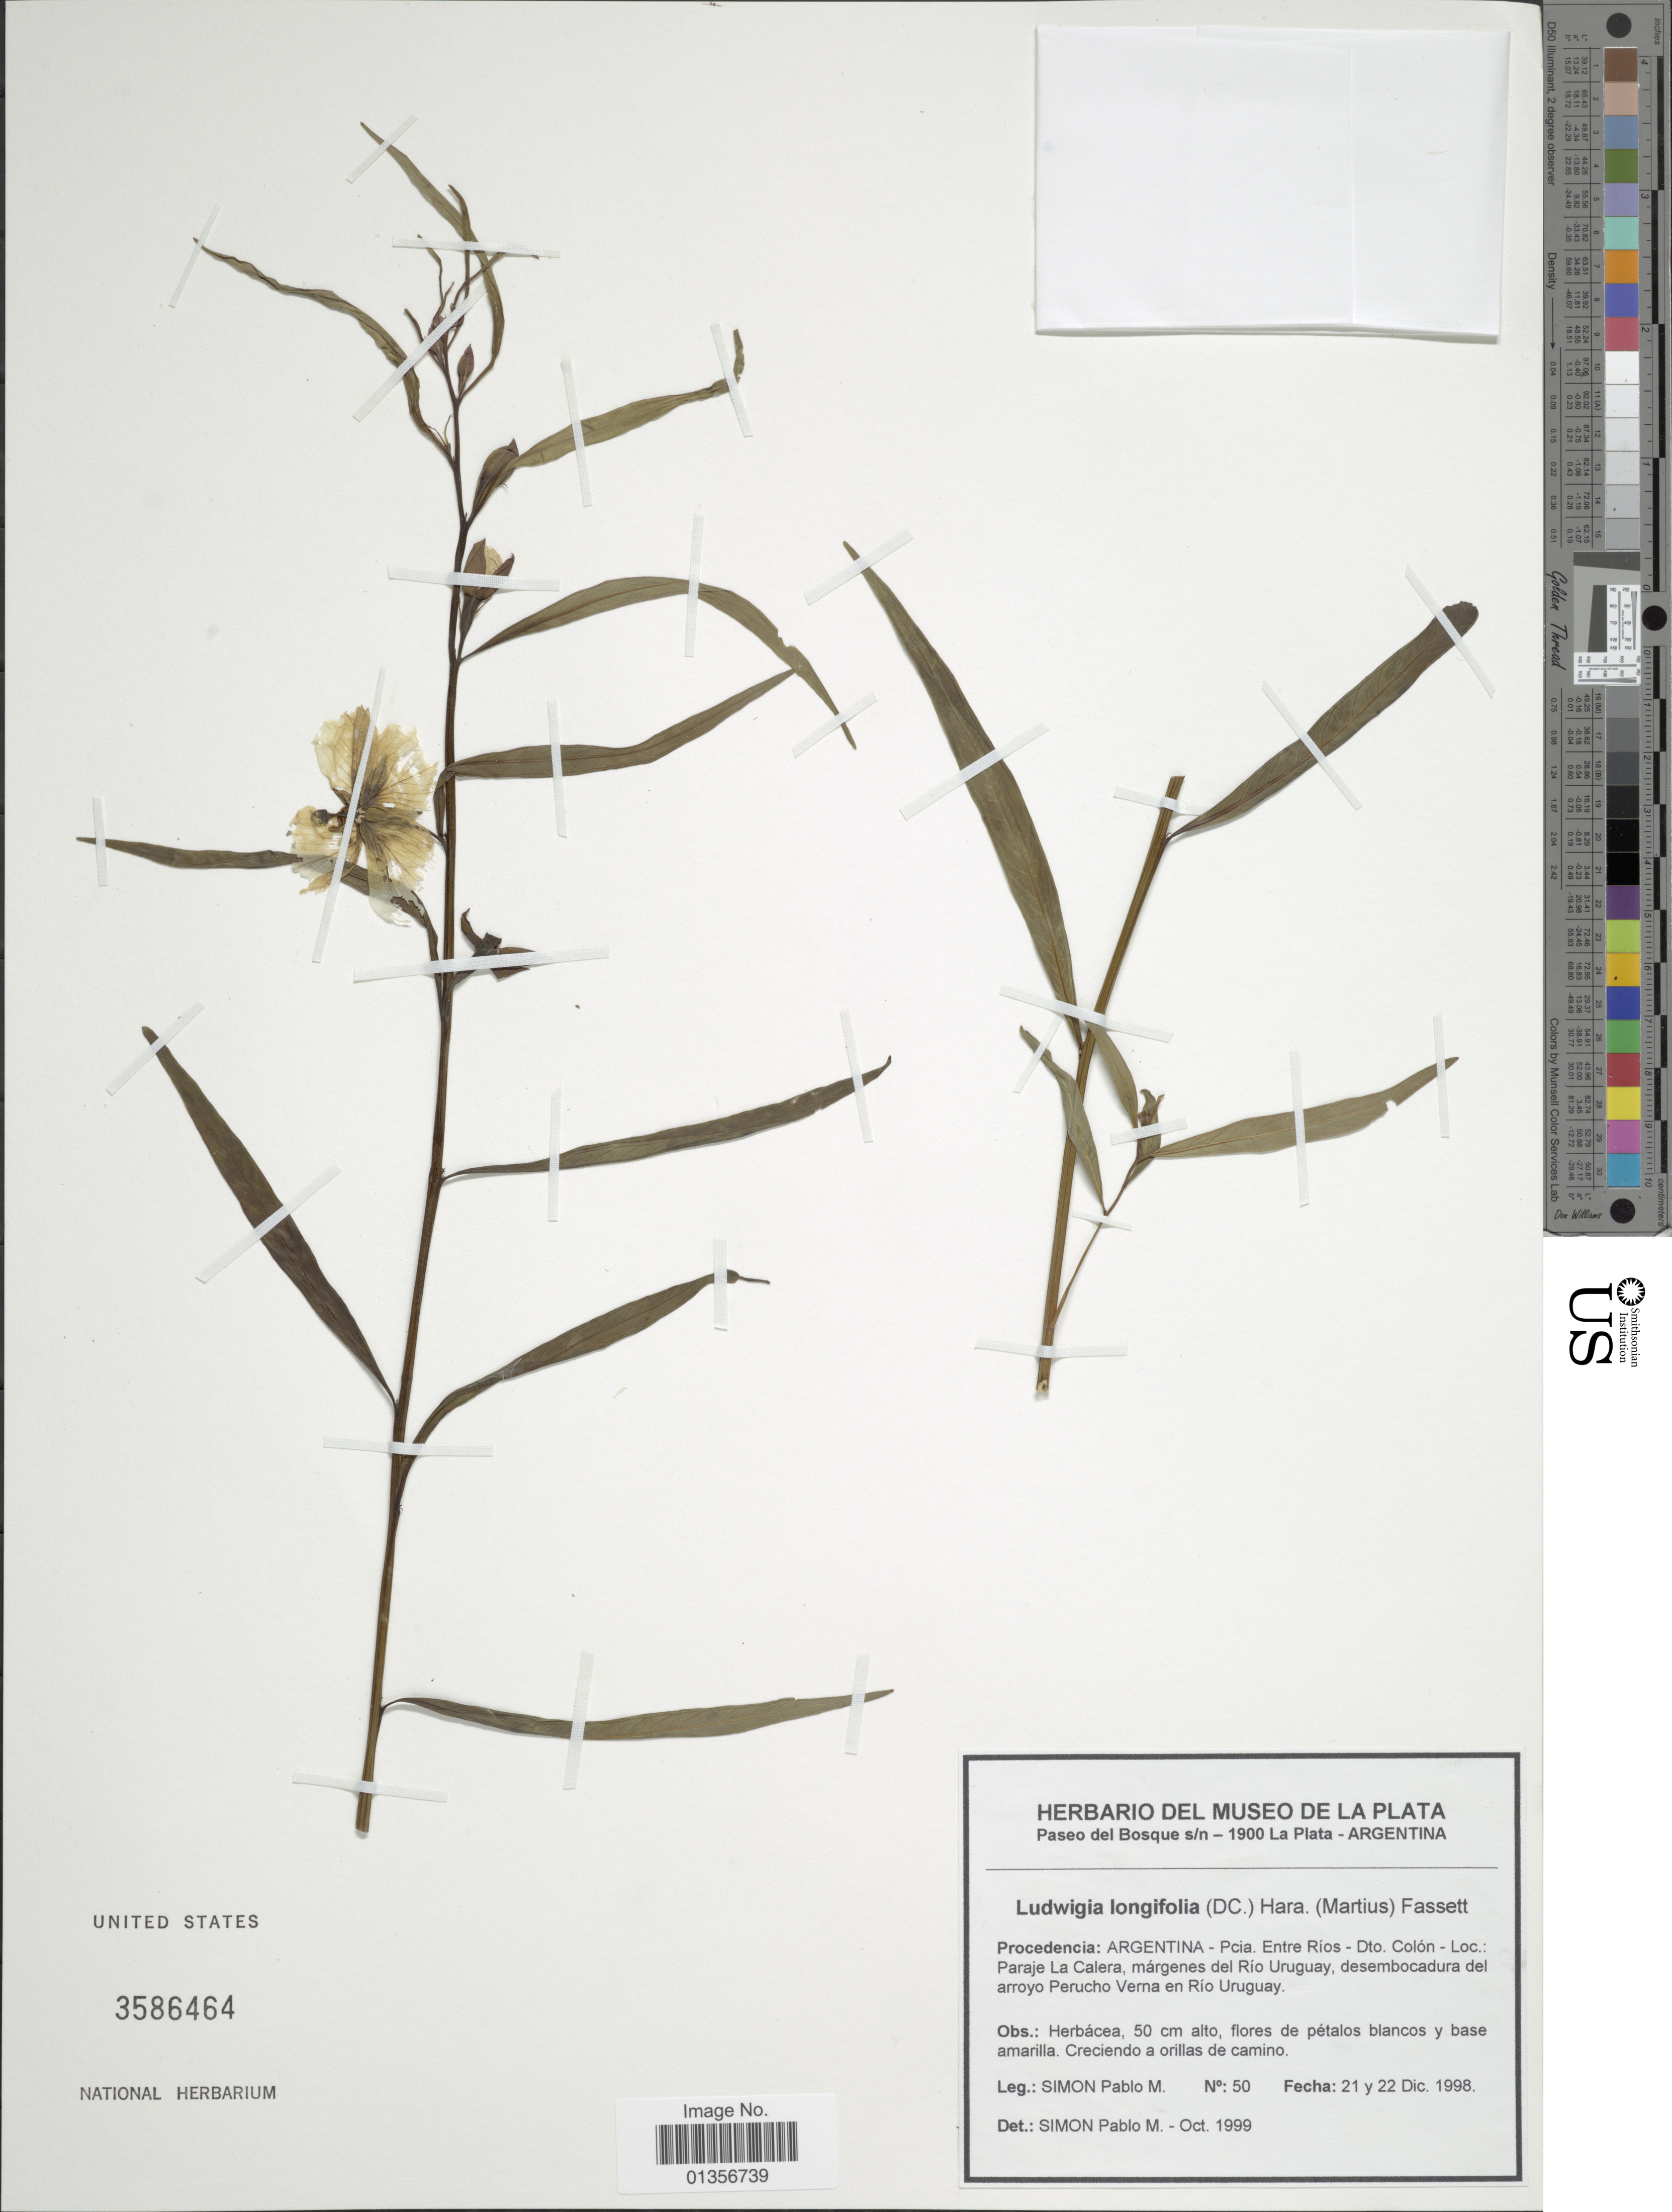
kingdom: Plantae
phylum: Tracheophyta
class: Magnoliopsida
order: Myrtales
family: Onagraceae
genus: Ludwigia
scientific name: Ludwigia longifolia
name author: (DC.) H. Hara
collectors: S. Pablo M.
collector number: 50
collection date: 1998-12-21/1998-12-22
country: Argentina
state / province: Entre Rios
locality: Dto. Colón - Loc.: Paraje La Calera, márgenes del Río Uruguay, desembocadura del arroyo Perucho Verna en Rio Uruguay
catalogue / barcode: US 3586464